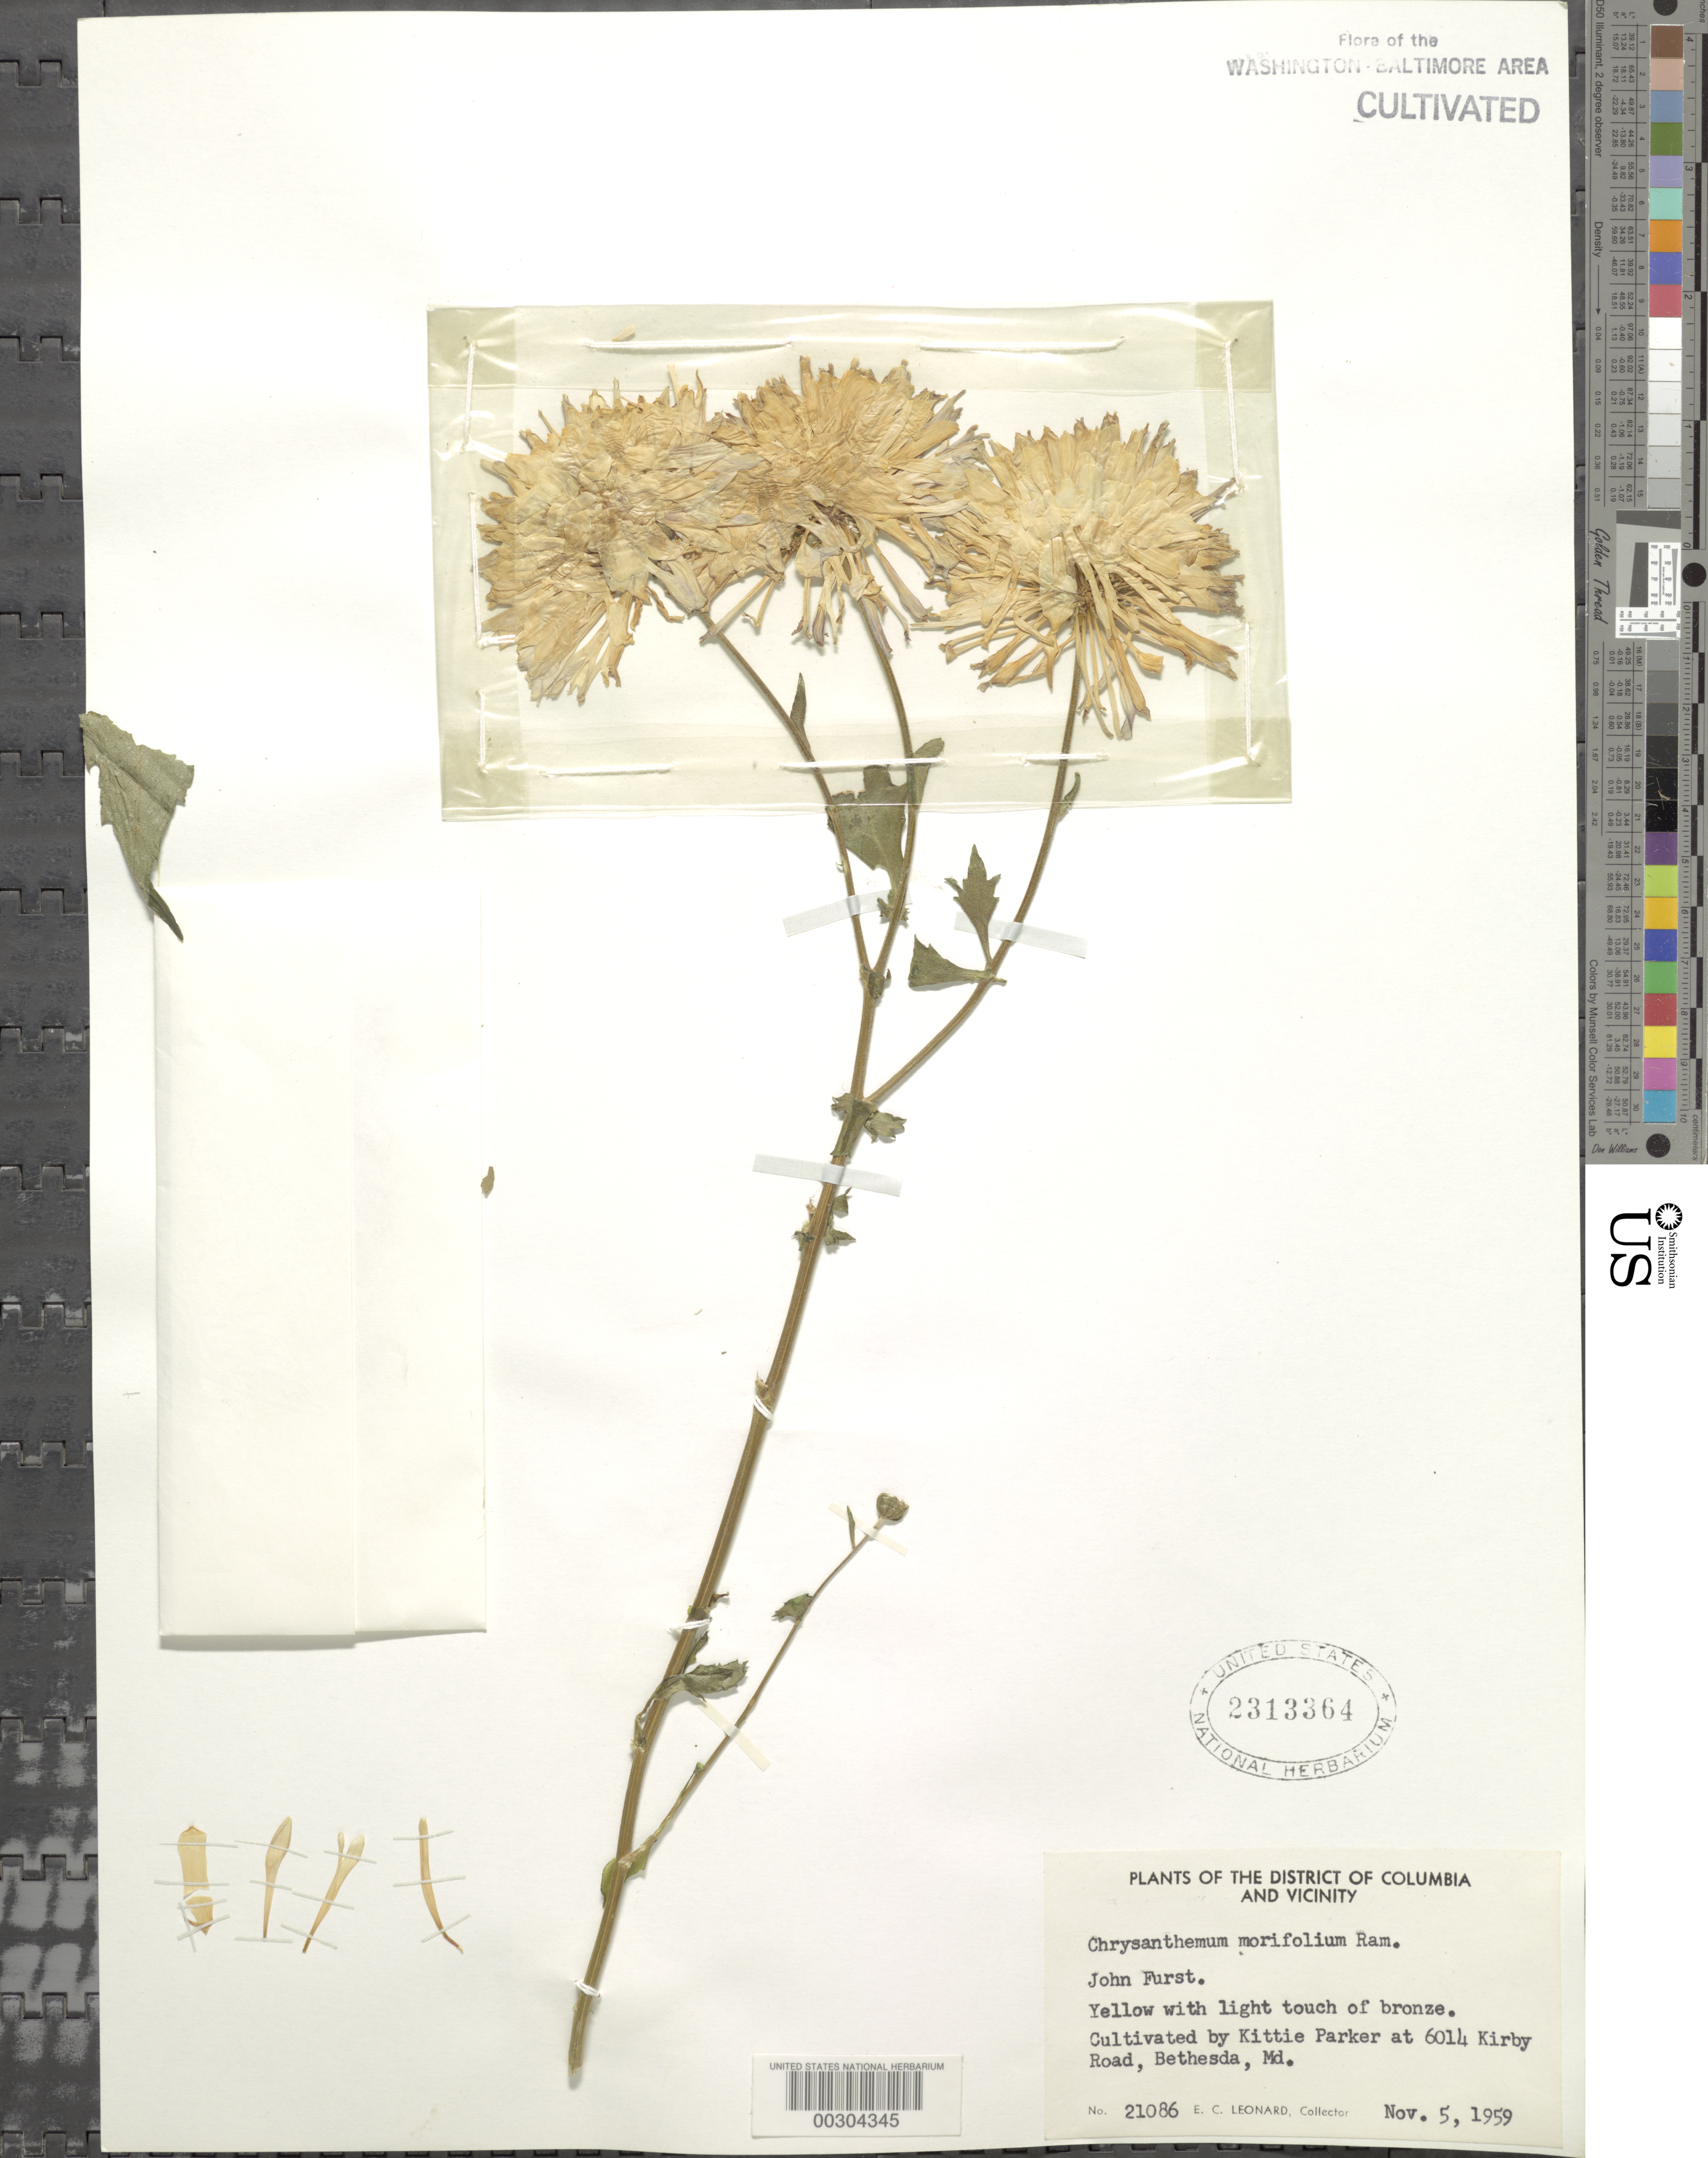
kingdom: Plantae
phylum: Tracheophyta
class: Magnoliopsida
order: Asterales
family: Asteraceae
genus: Chrysanthemum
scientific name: Chrysanthemum morifolium 'John Furst'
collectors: E. C. Leonard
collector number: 21086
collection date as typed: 05 Nov 1959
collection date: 1959-11-05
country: United States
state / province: Maryland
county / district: Montgomery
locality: Bethesda, 6014 Kirby Rd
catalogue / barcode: US 2313364